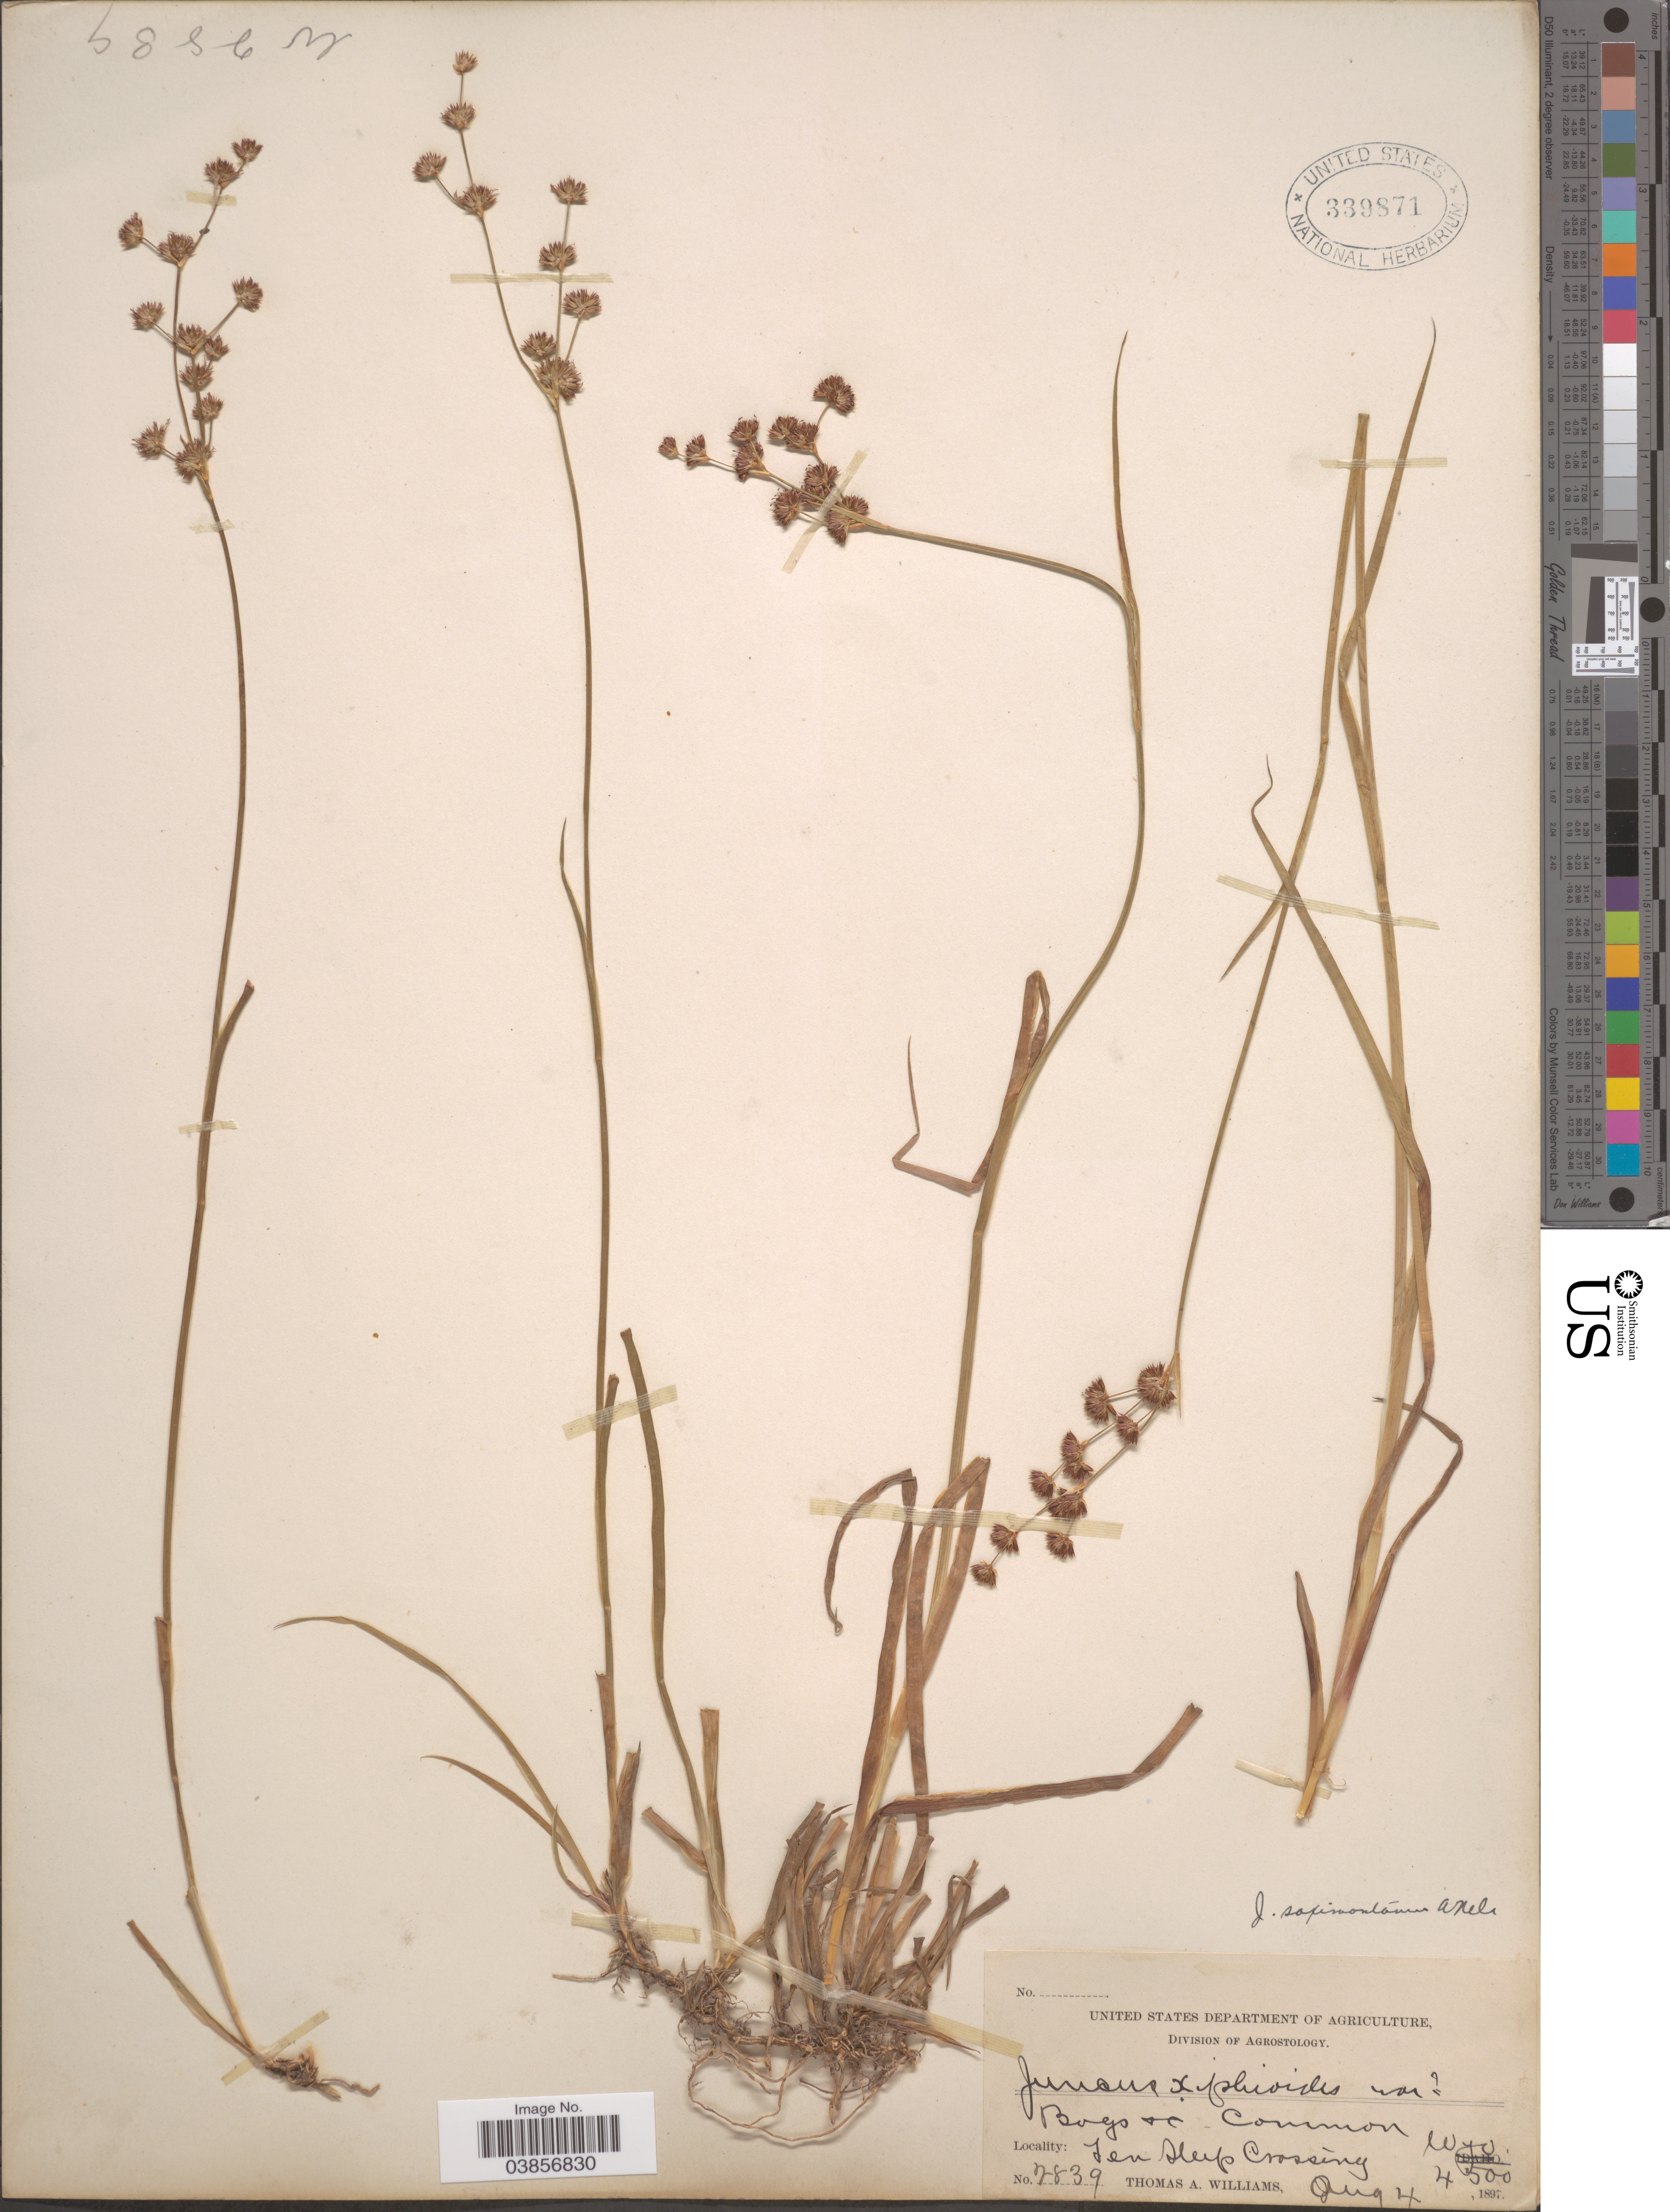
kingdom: Plantae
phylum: Tracheophyta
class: Liliopsida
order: Poales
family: Juncaceae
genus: Juncus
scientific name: Juncus saximontanus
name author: A. Nelson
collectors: T. A. Williams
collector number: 2839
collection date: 1897-08-04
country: United States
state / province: Wyoming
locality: Ten Sleep Crossing.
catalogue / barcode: US 339871